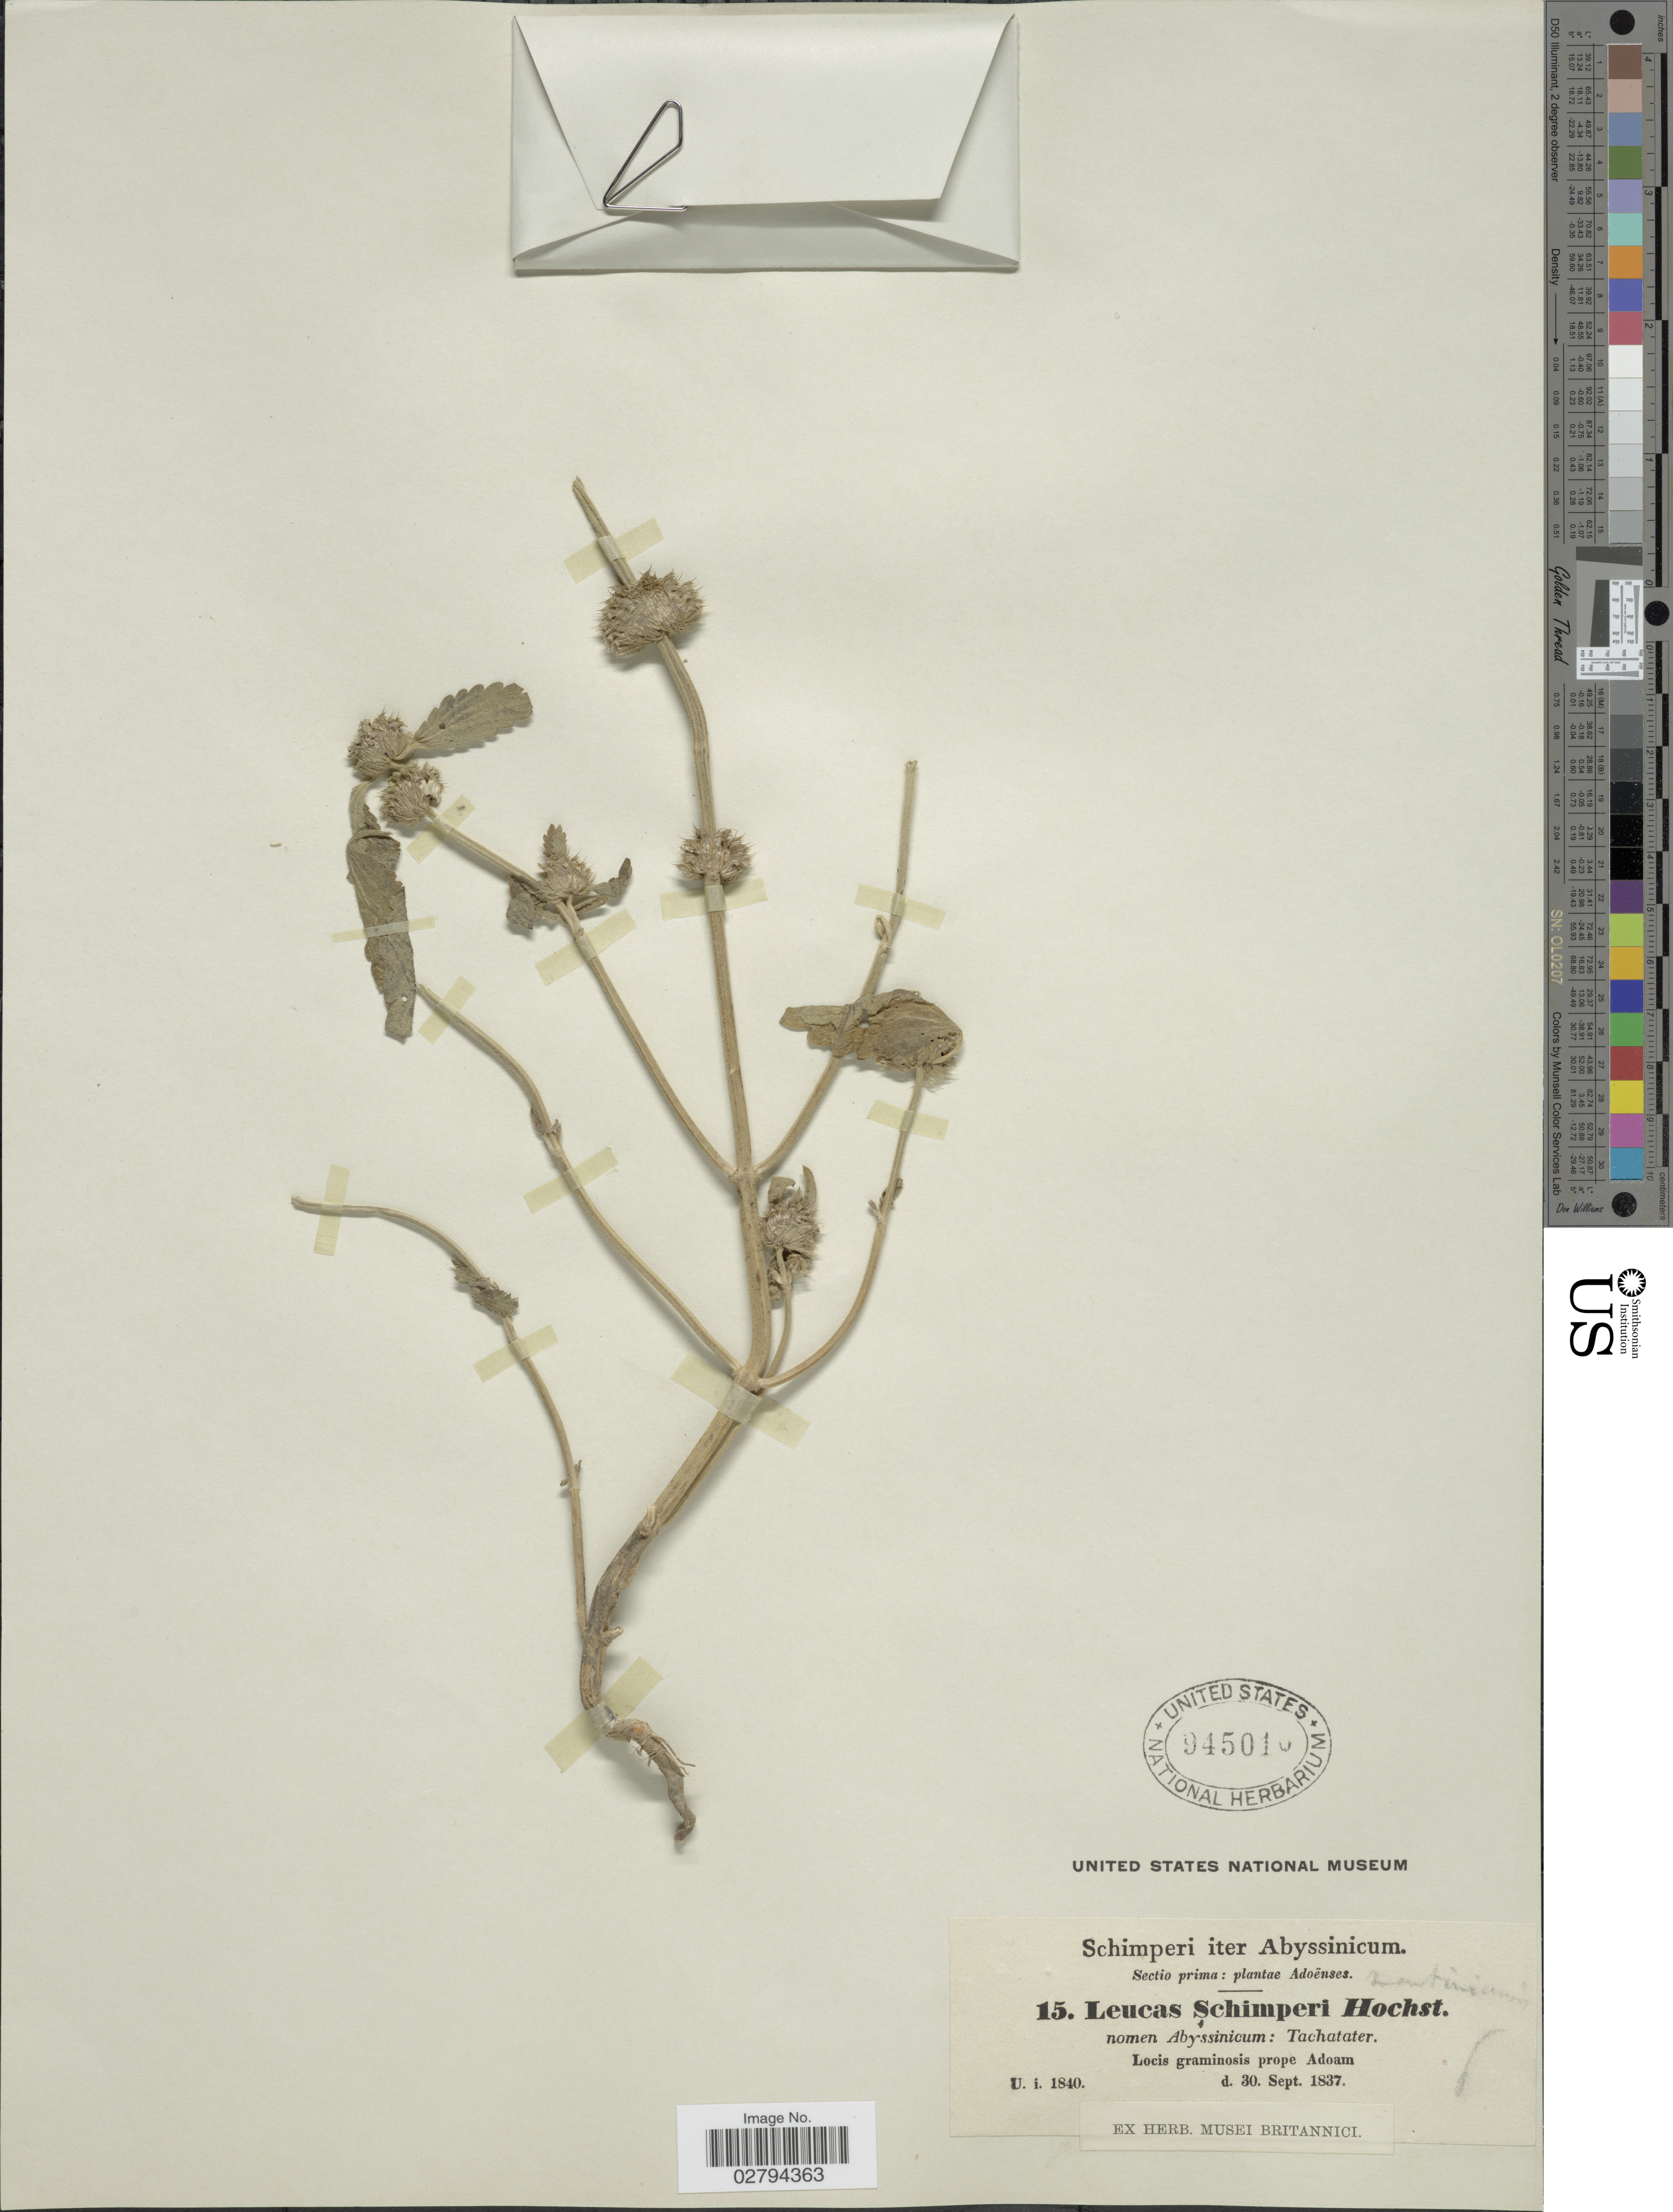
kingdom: Plantae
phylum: Tracheophyta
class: Magnoliopsida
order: Lamiales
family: Lamiaceae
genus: Leucas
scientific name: Leucas schimperi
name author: C. Presl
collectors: -. Schimper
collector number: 15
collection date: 1837-09-30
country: Eritrea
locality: Abyssinicum. Adoënses [unsure placement] Locis graminosis prope Adoam.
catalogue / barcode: US 94501